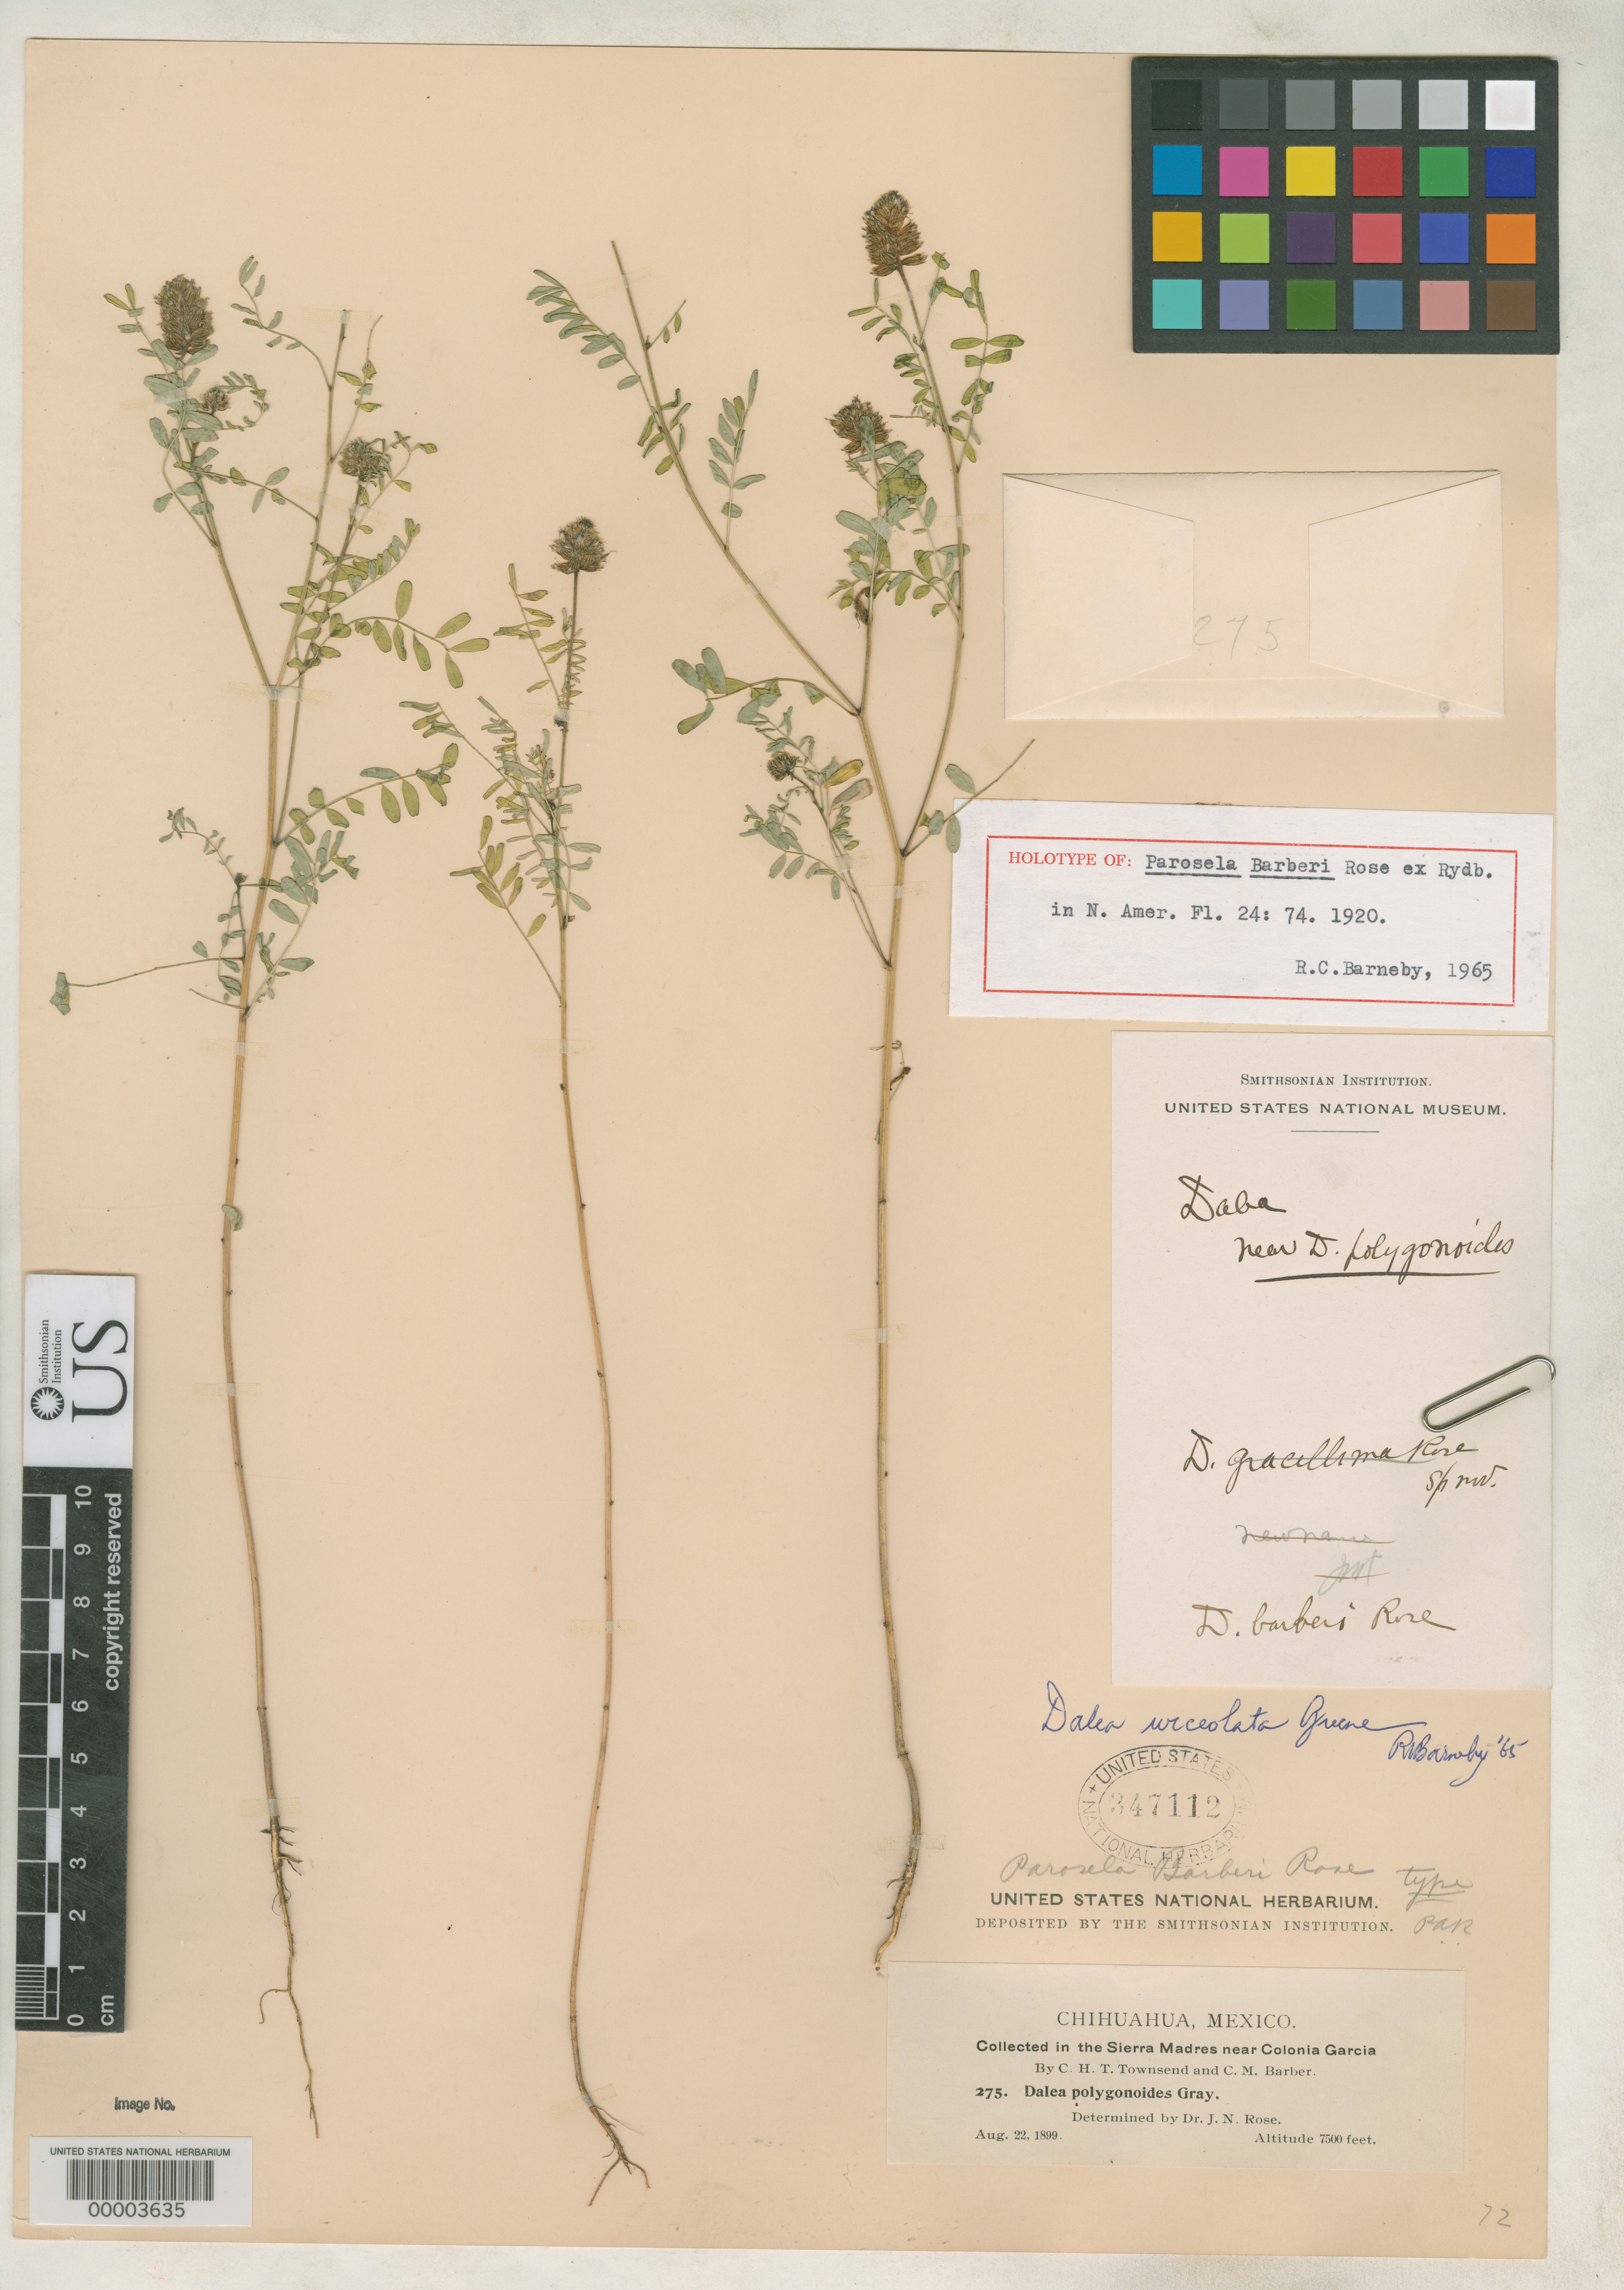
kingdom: Plantae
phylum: Tracheophyta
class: Magnoliopsida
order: Fabales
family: Fabaceae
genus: Parosela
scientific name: Parosela barberi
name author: Rose ex Rydb.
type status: Isotype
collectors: C. H. T. Townsend & C. Barber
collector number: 275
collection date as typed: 22 Aug 1899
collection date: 1899-08-22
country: Mexico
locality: Sierra Madre, near Colonia Garcia.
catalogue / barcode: US 347112